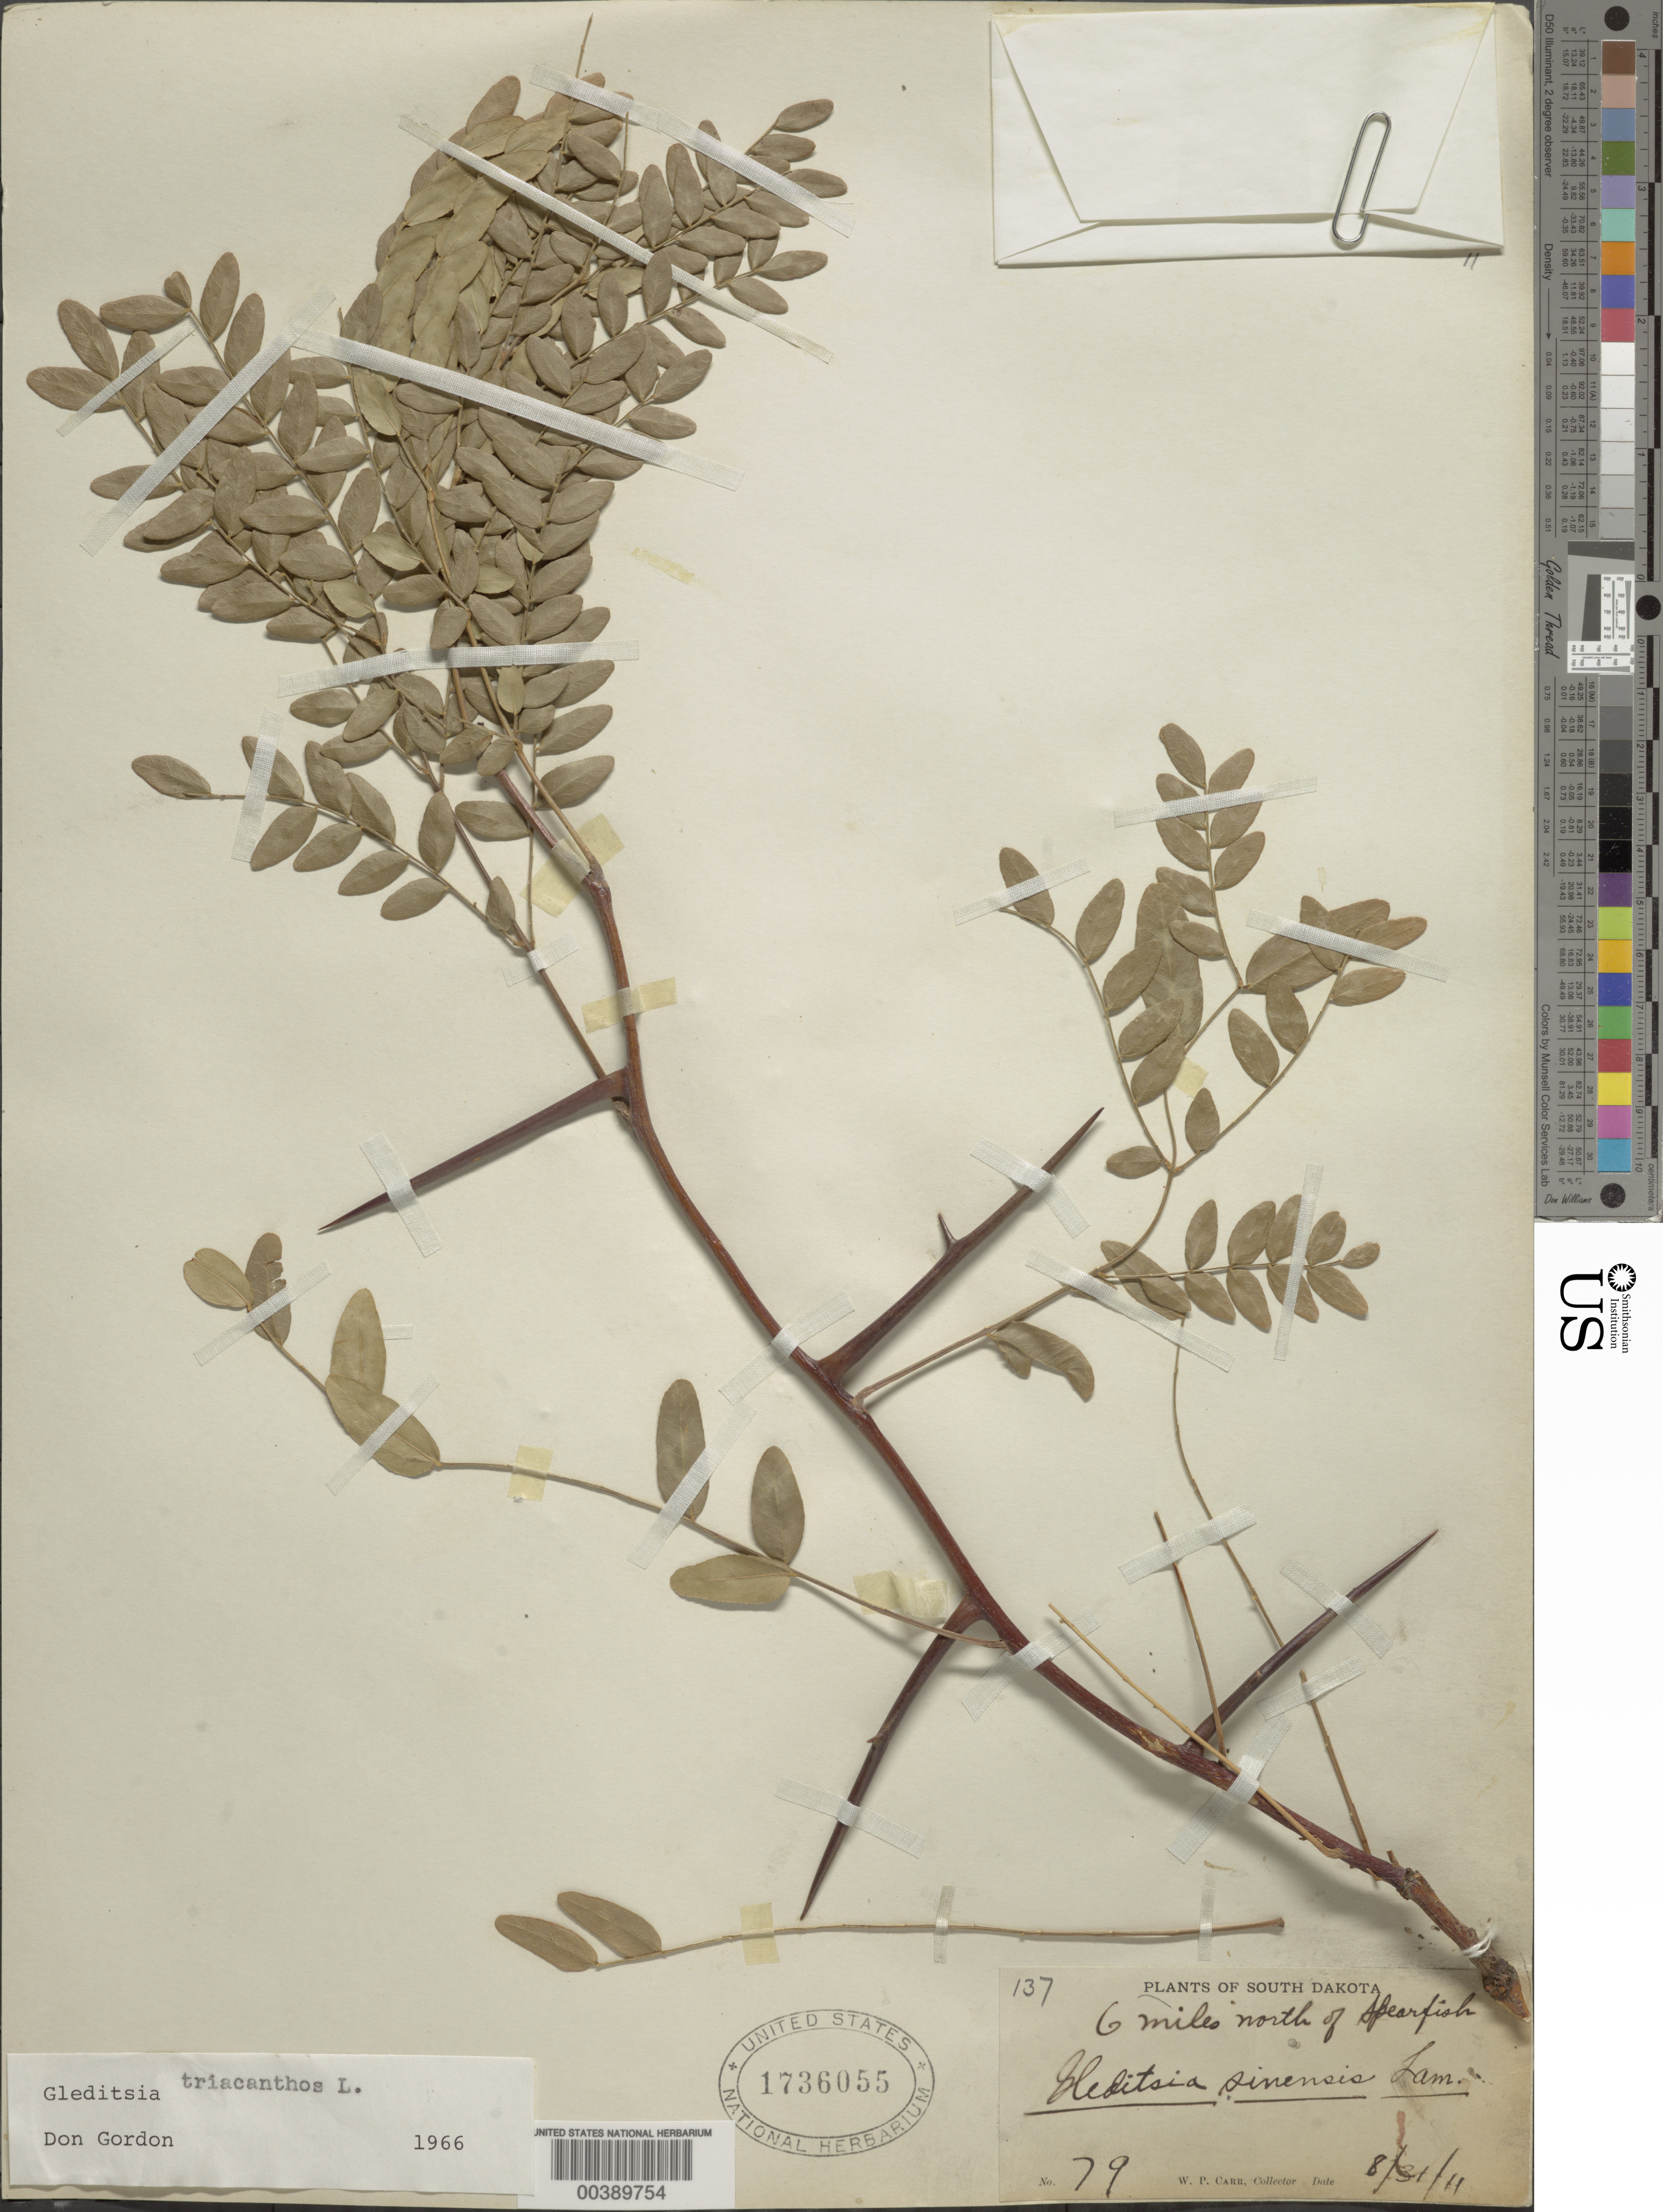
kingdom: Plantae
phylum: Tracheophyta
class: Magnoliopsida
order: Fabales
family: Fabaceae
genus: Gleditsia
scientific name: Gleditsia triacanthos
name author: L.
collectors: W. Carr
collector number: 79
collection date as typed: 31 Aug 1911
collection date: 1911-08-31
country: United States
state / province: South Dakota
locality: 6 mi n of spearfish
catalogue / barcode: US 1736055